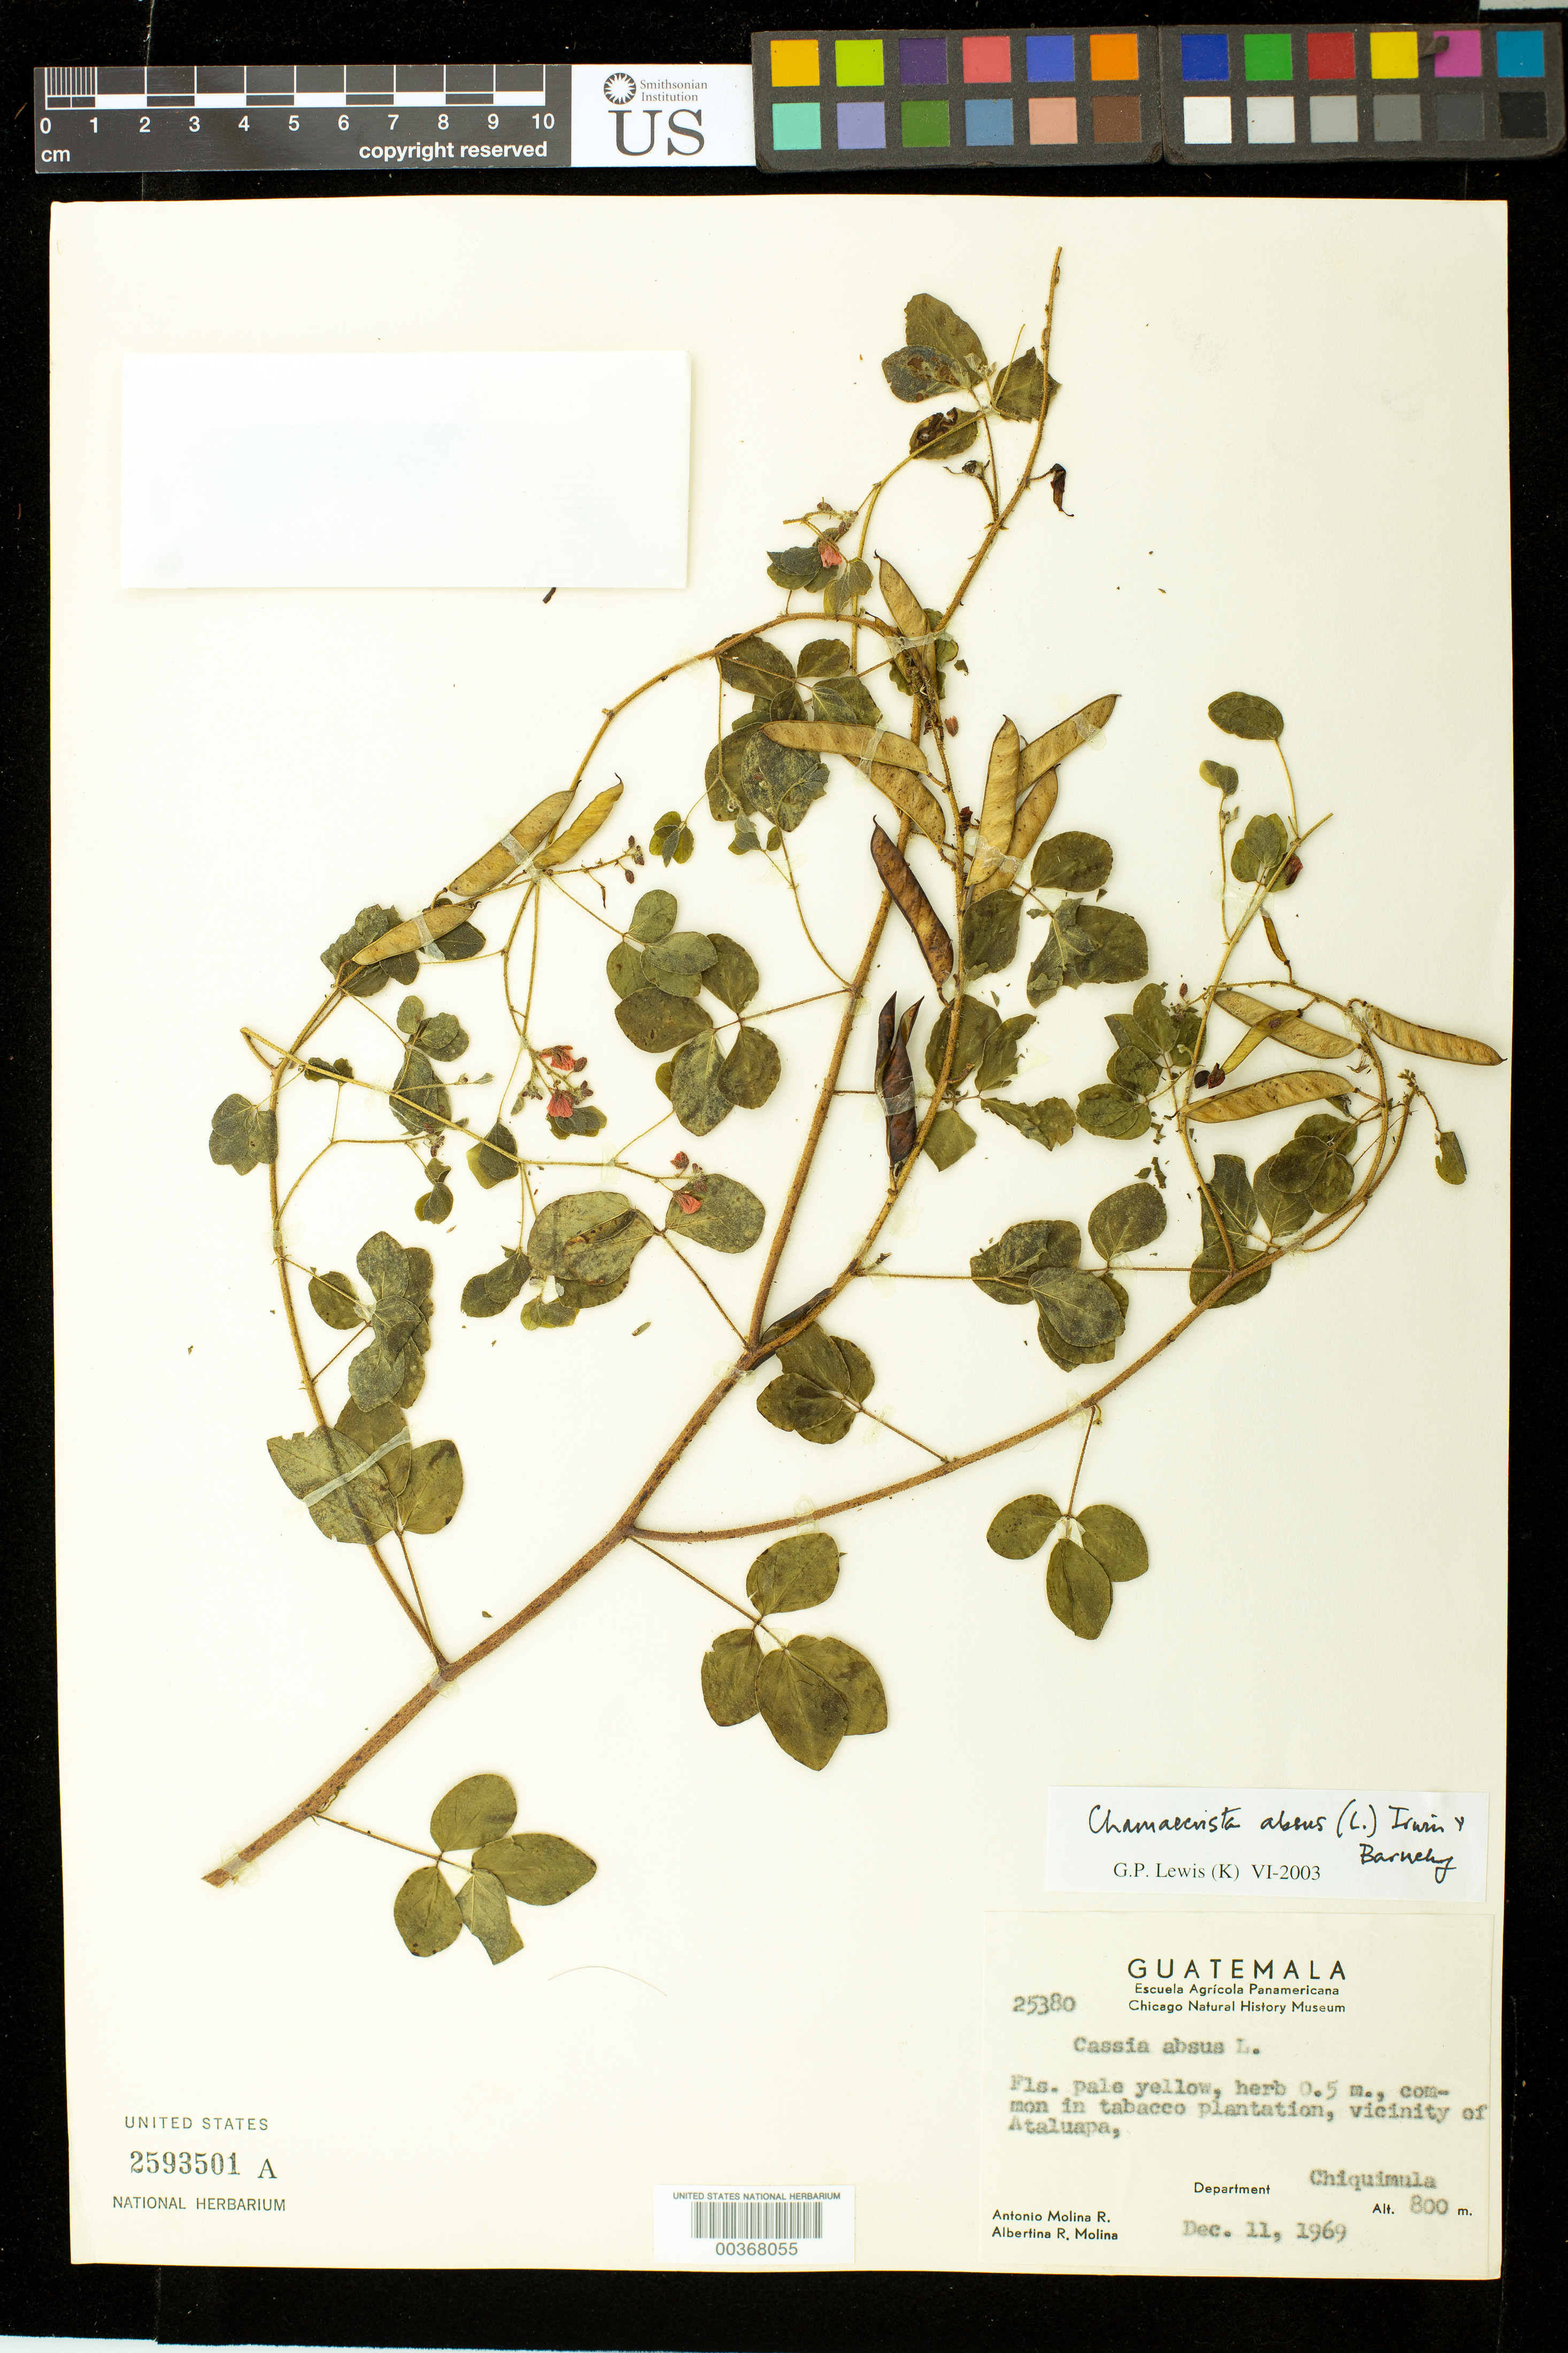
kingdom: Plantae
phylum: Tracheophyta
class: Magnoliopsida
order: Fabales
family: Fabaceae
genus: Chamaecrista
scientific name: Chamaecrista absus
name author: (L.) H.S. Irwin & Barneby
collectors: A. Molina R. & A. Molina R.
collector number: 25380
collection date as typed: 11 Dec 1969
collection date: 1969-12-11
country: Guatemala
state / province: Chiquimula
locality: Vicinity of Ataluapa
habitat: Tobacco plantation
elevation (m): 800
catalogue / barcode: US 2593501A